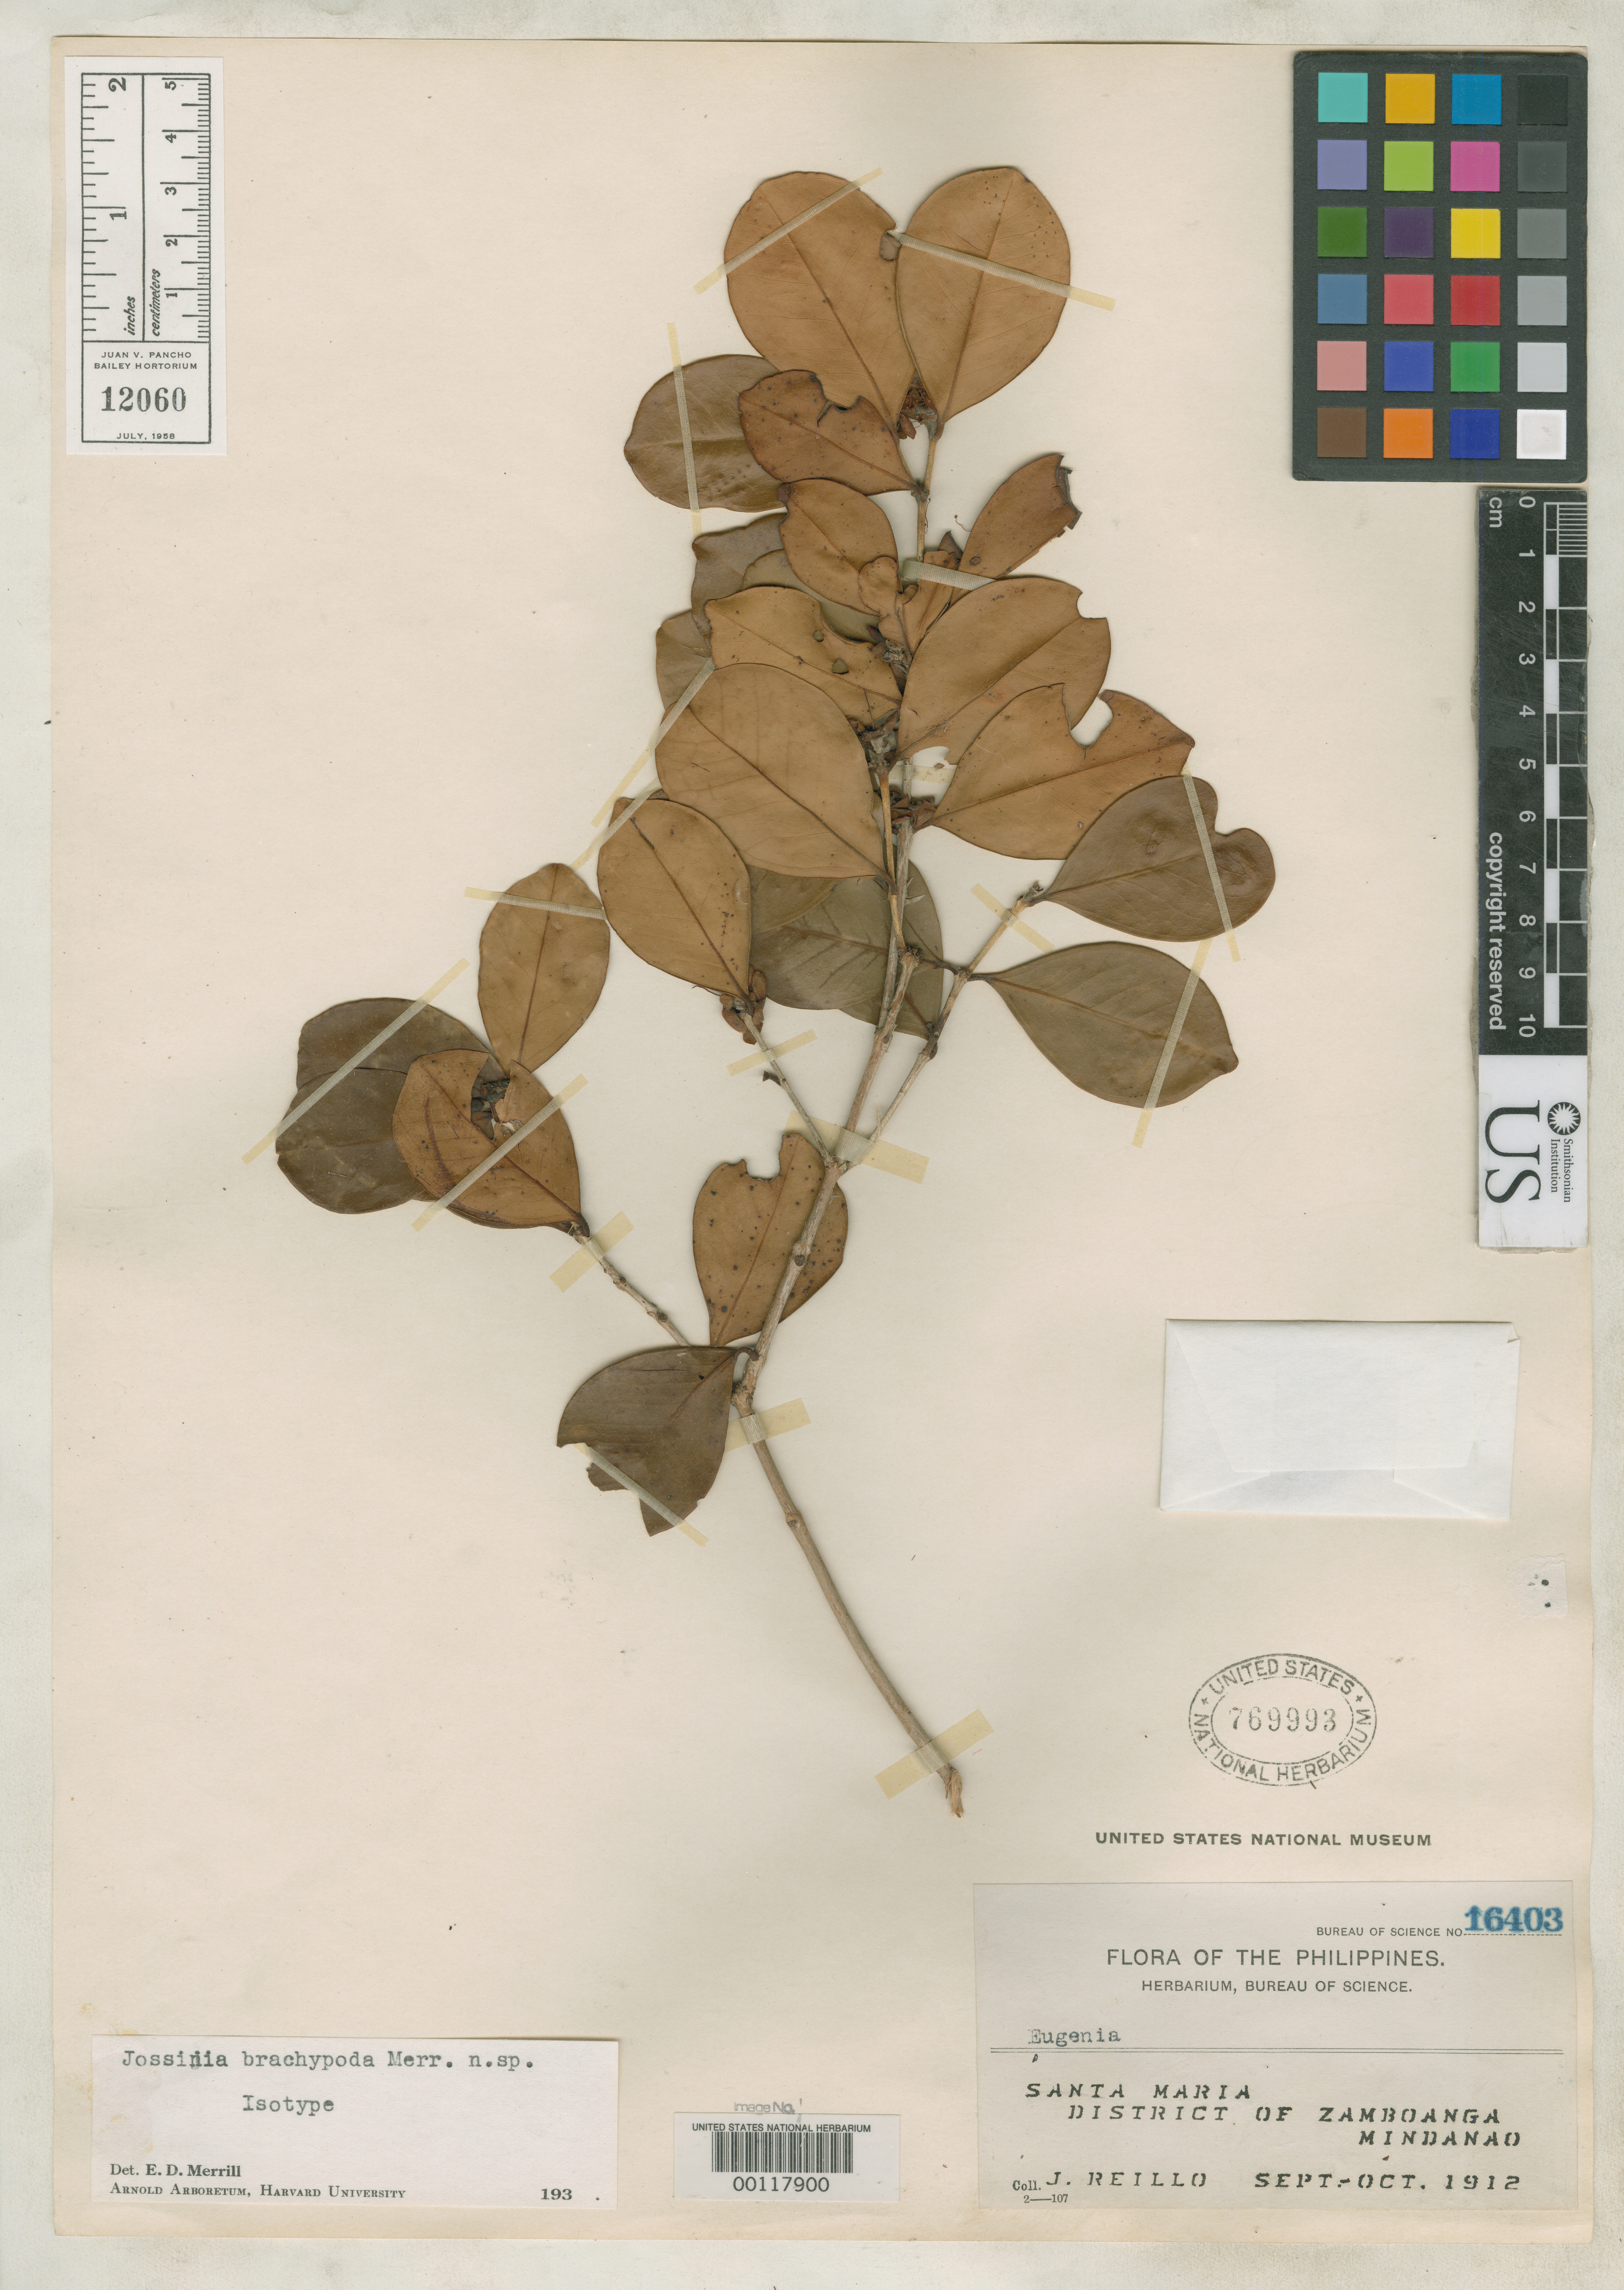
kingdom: Plantae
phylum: Tracheophyta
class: Magnoliopsida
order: Myrtales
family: Myrtaceae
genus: Jossinia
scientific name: Jossinia brachypoda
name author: Merr.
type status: Isotype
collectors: J. Reillo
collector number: Bur. Sci. 16403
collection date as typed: Sep 1912 to -- Oct 1912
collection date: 1912-09/1912-10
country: Philippines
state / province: Zamboanga Peninsula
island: Mindanao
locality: Santa Marta.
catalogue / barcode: US 769993